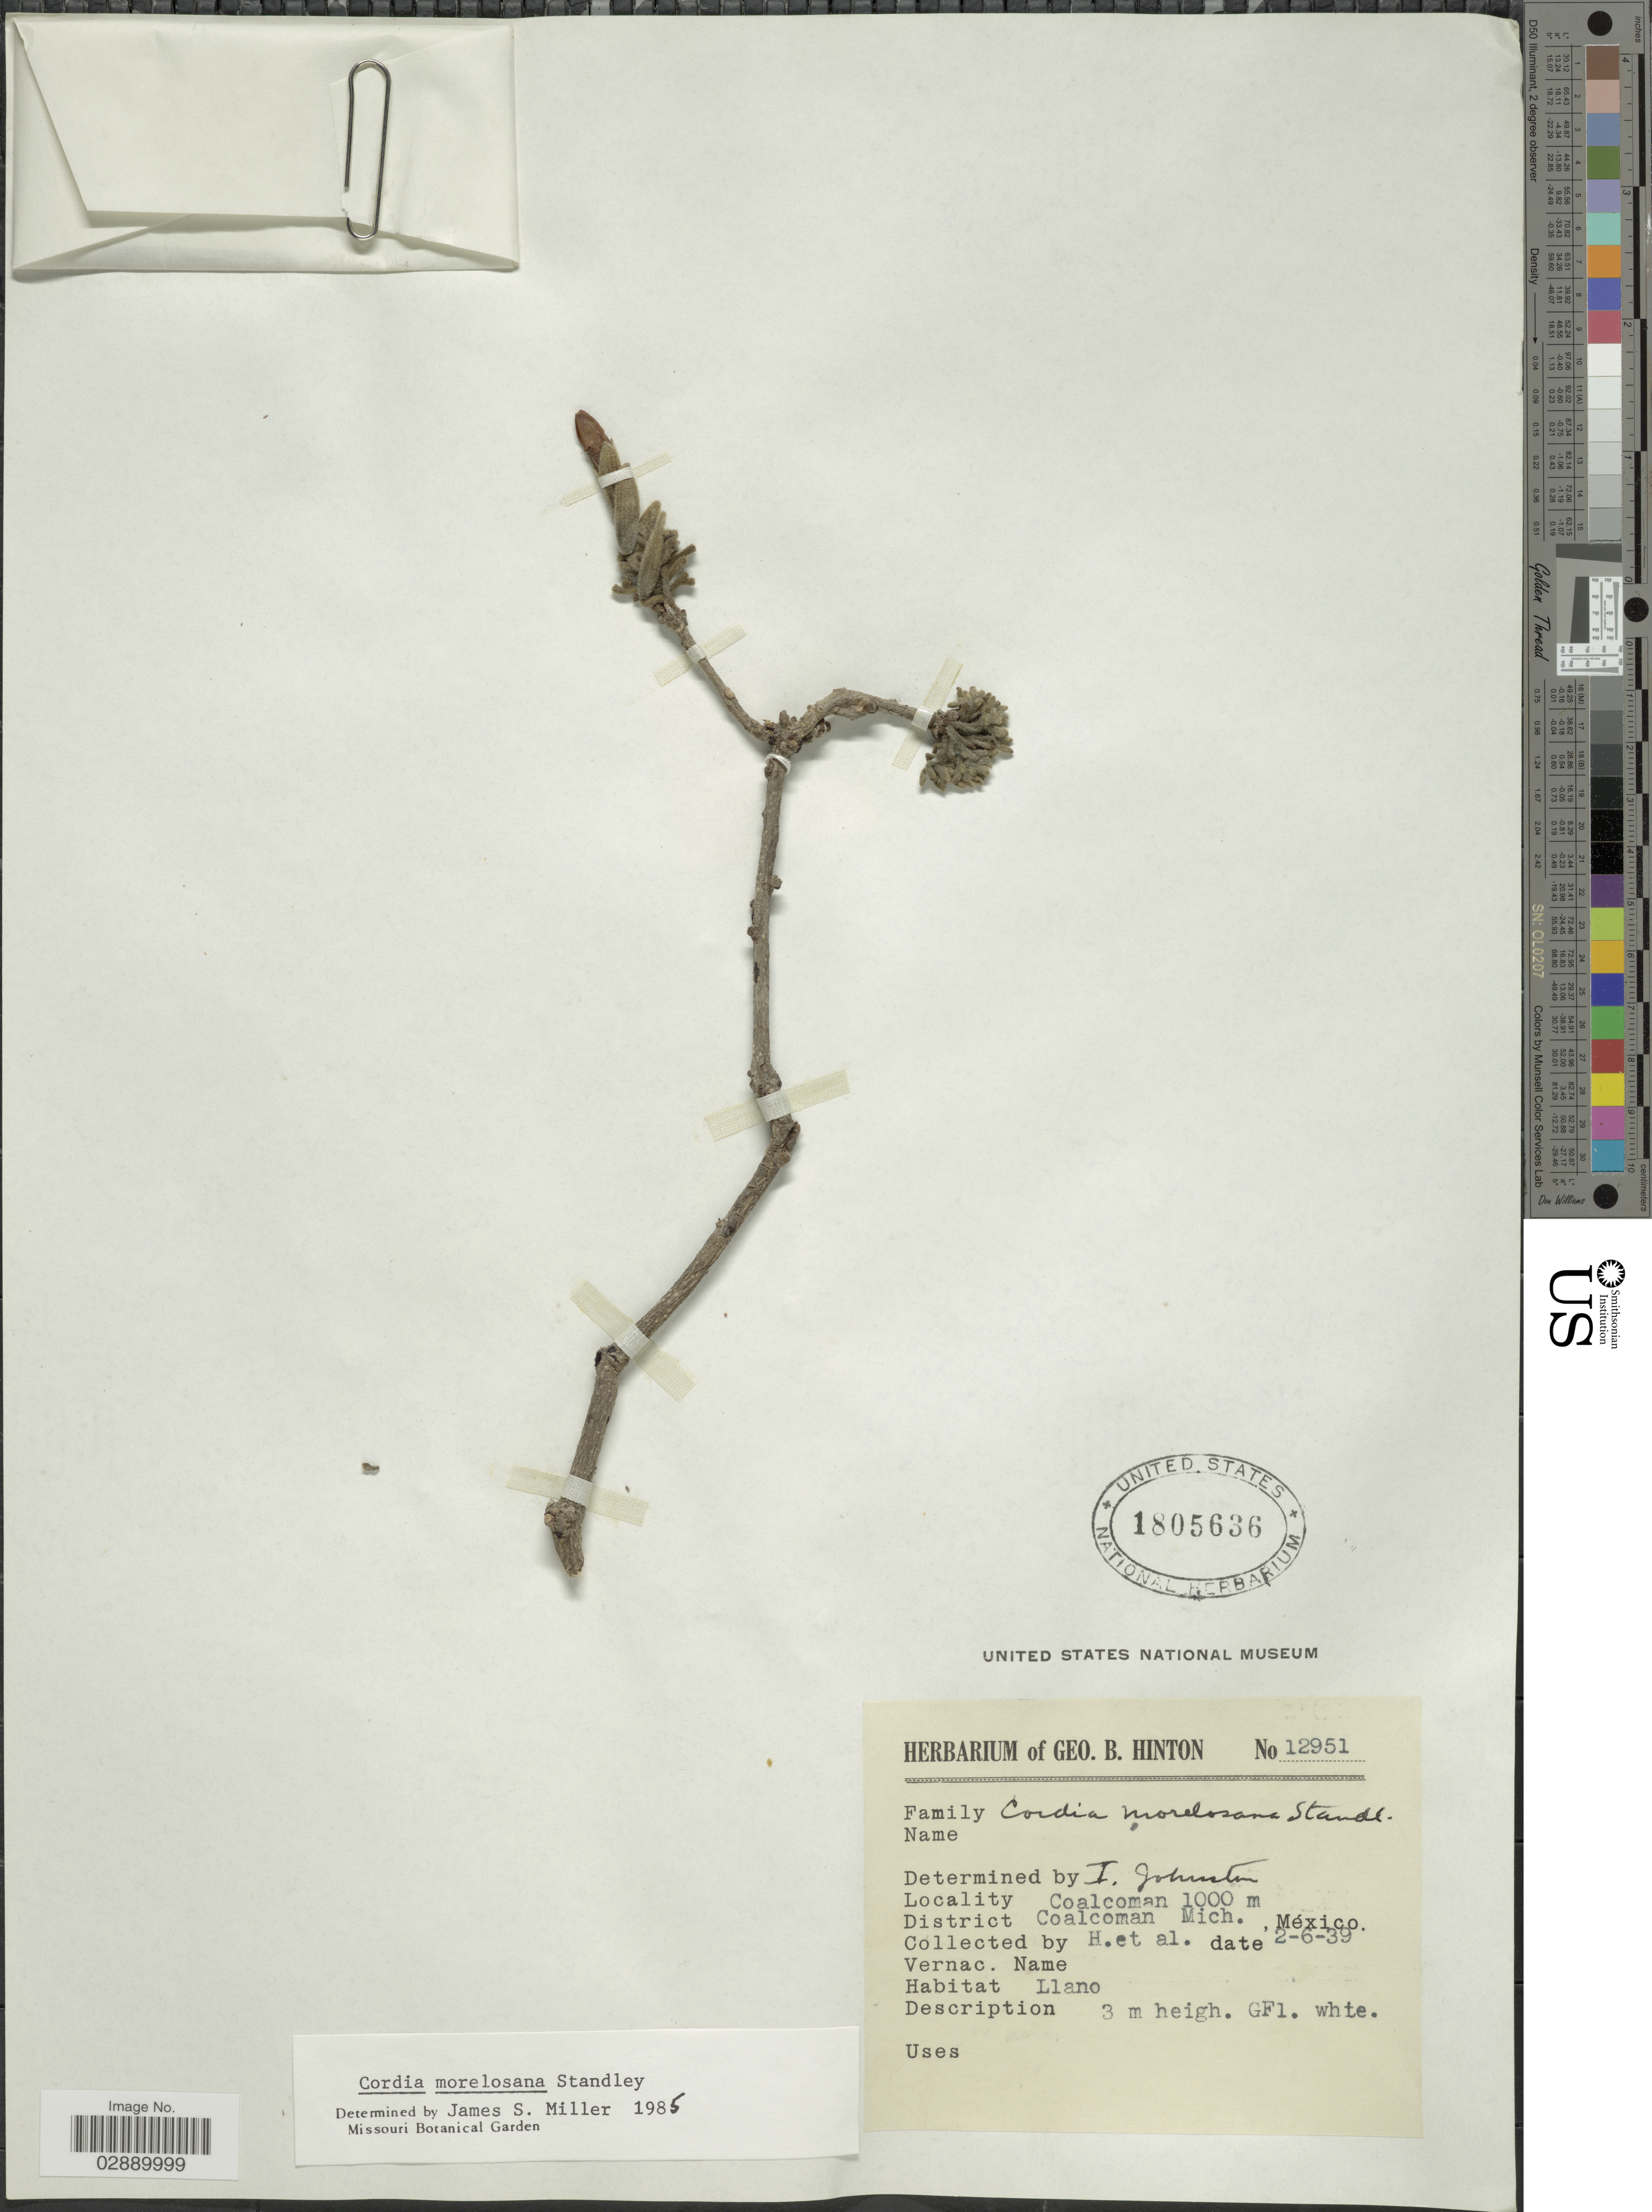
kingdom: Plantae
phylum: Tracheophyta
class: Magnoliopsida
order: Boraginales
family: Cordiaceae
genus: Cordia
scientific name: Cordia morelosana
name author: Standl.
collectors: G. B. Hinton & et al.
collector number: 12951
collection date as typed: Transcribed d/m/y: 2/6/39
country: Mexico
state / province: Michoacán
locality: Coalcoman, District Coalcoman.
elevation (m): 1000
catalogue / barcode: US 1805636